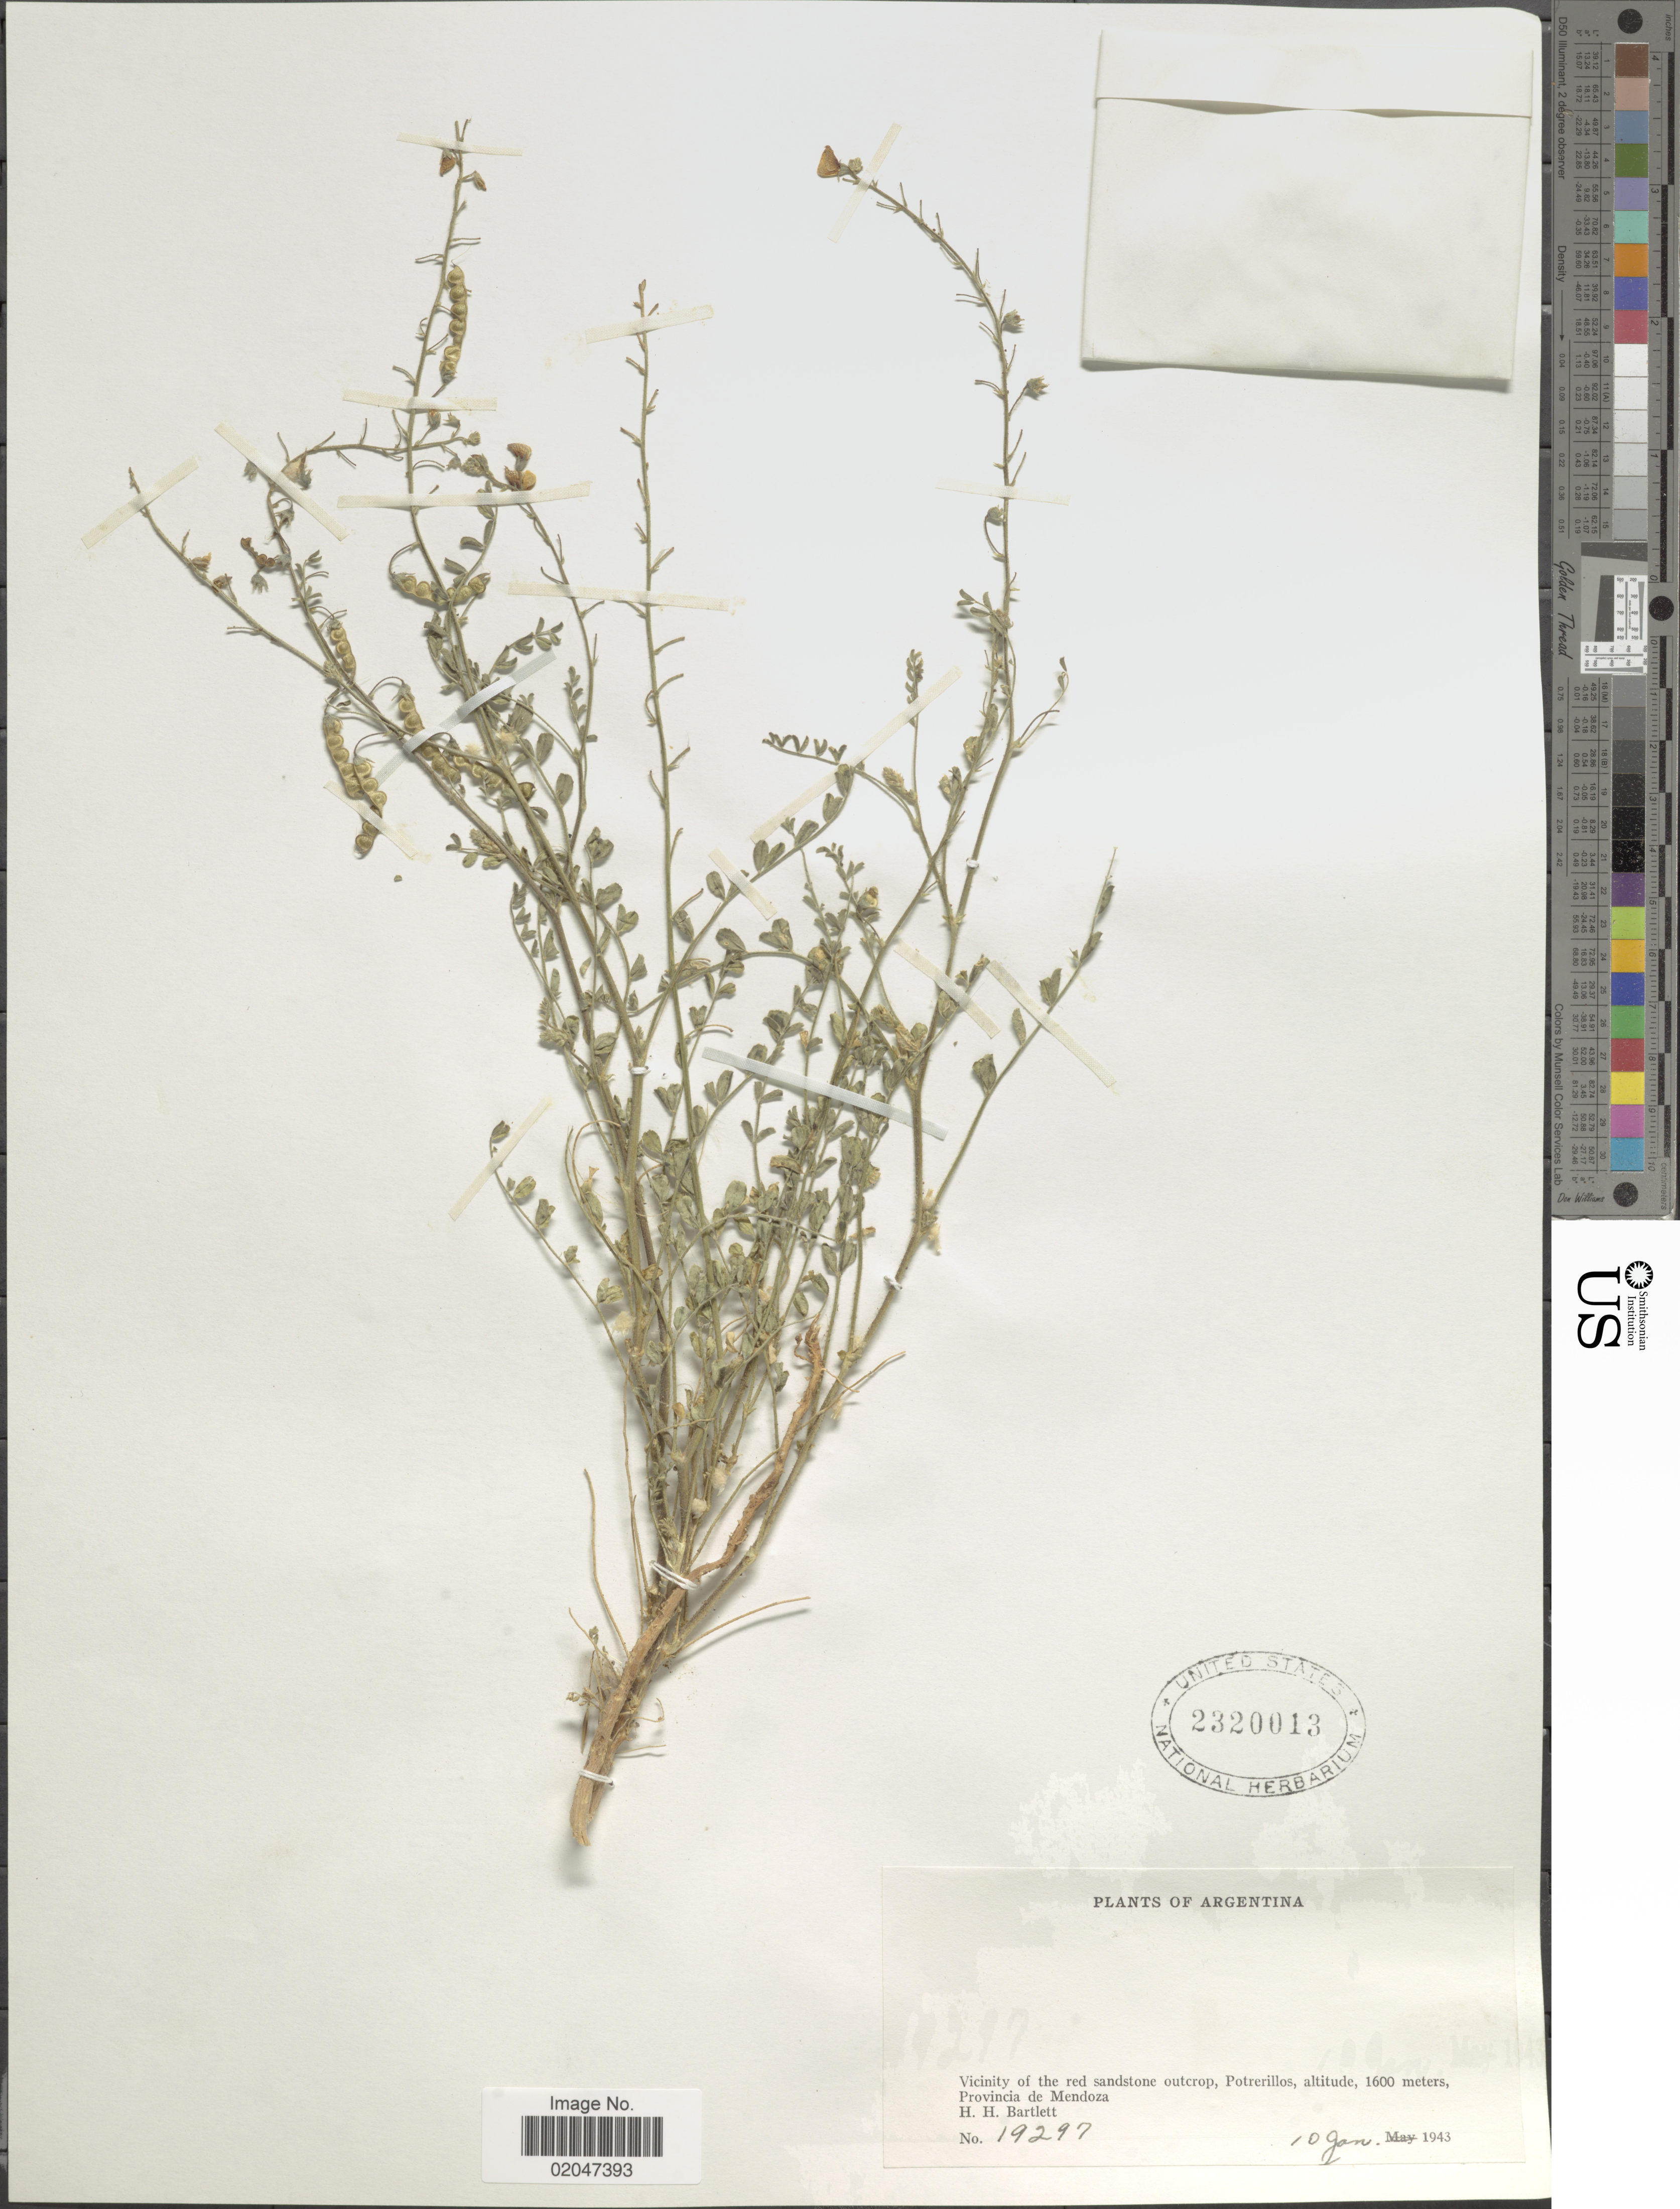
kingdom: Plantae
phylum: Tracheophyta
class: Magnoliopsida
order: Fabales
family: Fabaceae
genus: Adesmia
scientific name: Adesmia sp.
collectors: H. H. Bartlett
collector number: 19297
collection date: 1943-01-10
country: Argentina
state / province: Mendoza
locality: Vicinity of the red sandstone outcrop, Potrerillos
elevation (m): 1600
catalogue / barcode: US 2320013